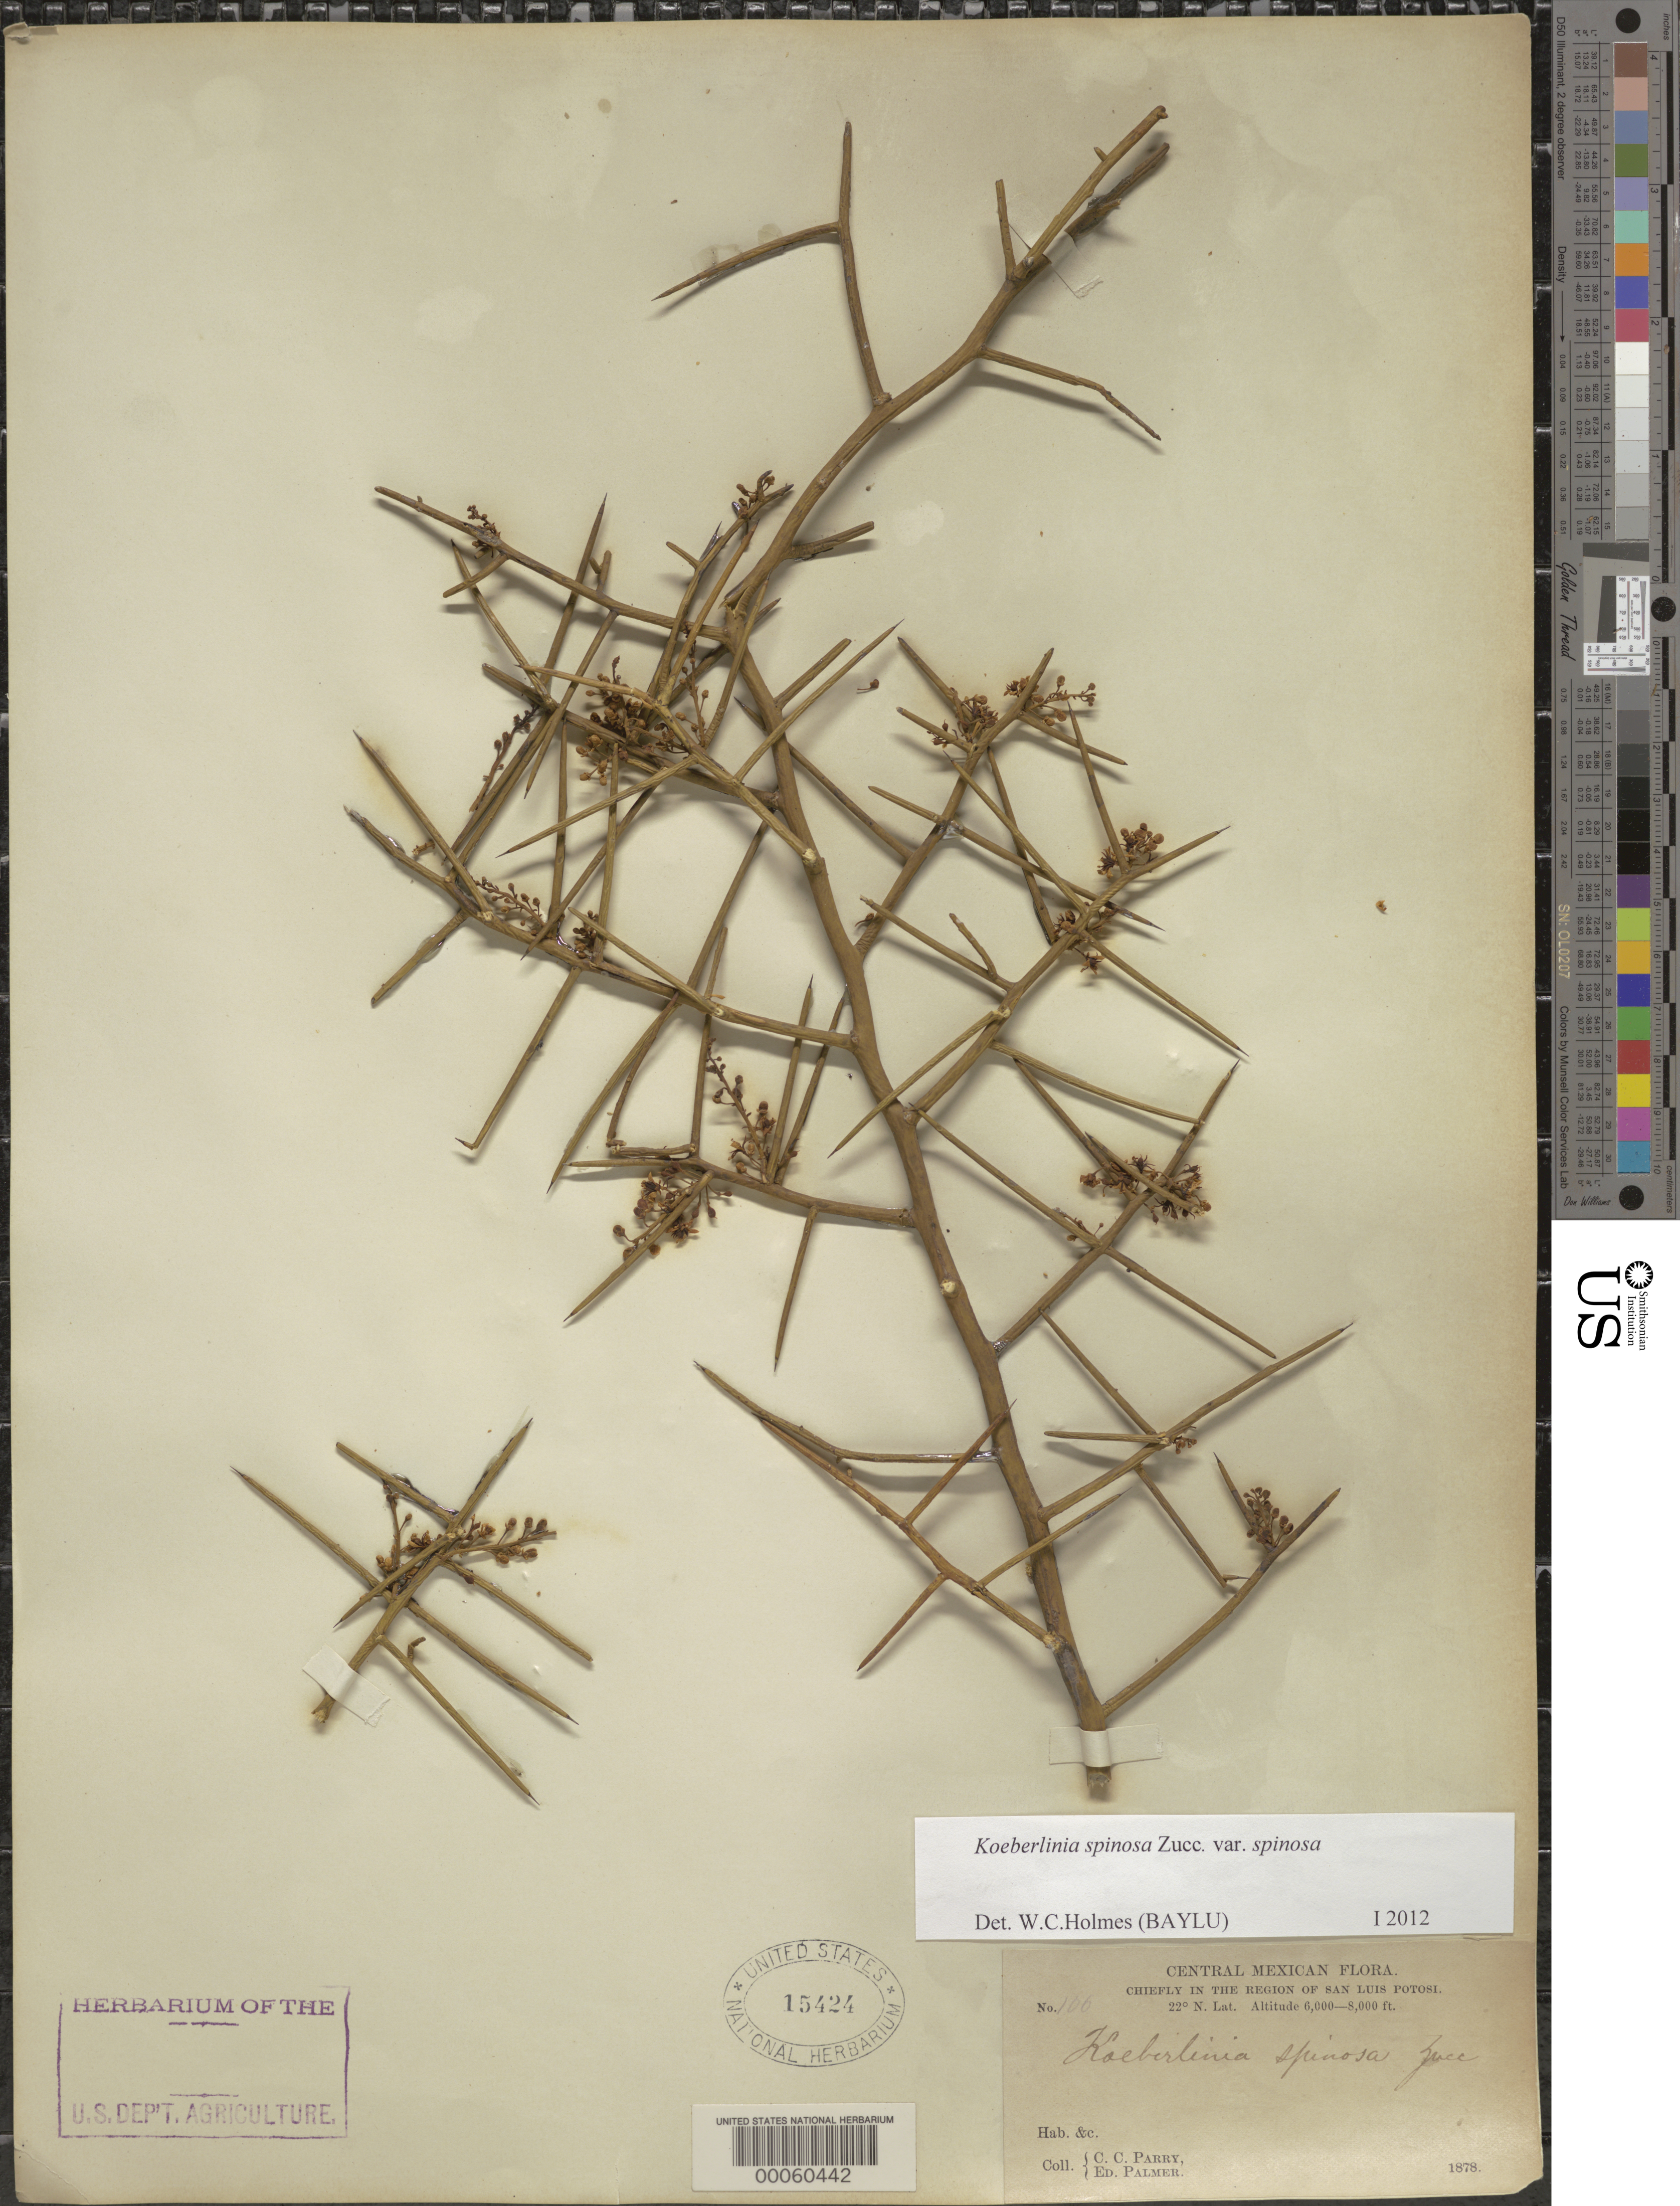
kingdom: Plantae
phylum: Tracheophyta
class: Magnoliopsida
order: Brassicales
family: Koeberliniaceae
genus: Koeberlinia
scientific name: Koeberlinia spinosa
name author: Zucc.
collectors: E. Palmer & C. C. Parry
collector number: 106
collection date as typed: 1878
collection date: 1878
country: Mexico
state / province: San Luis Potosí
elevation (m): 1829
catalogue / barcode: US 15424